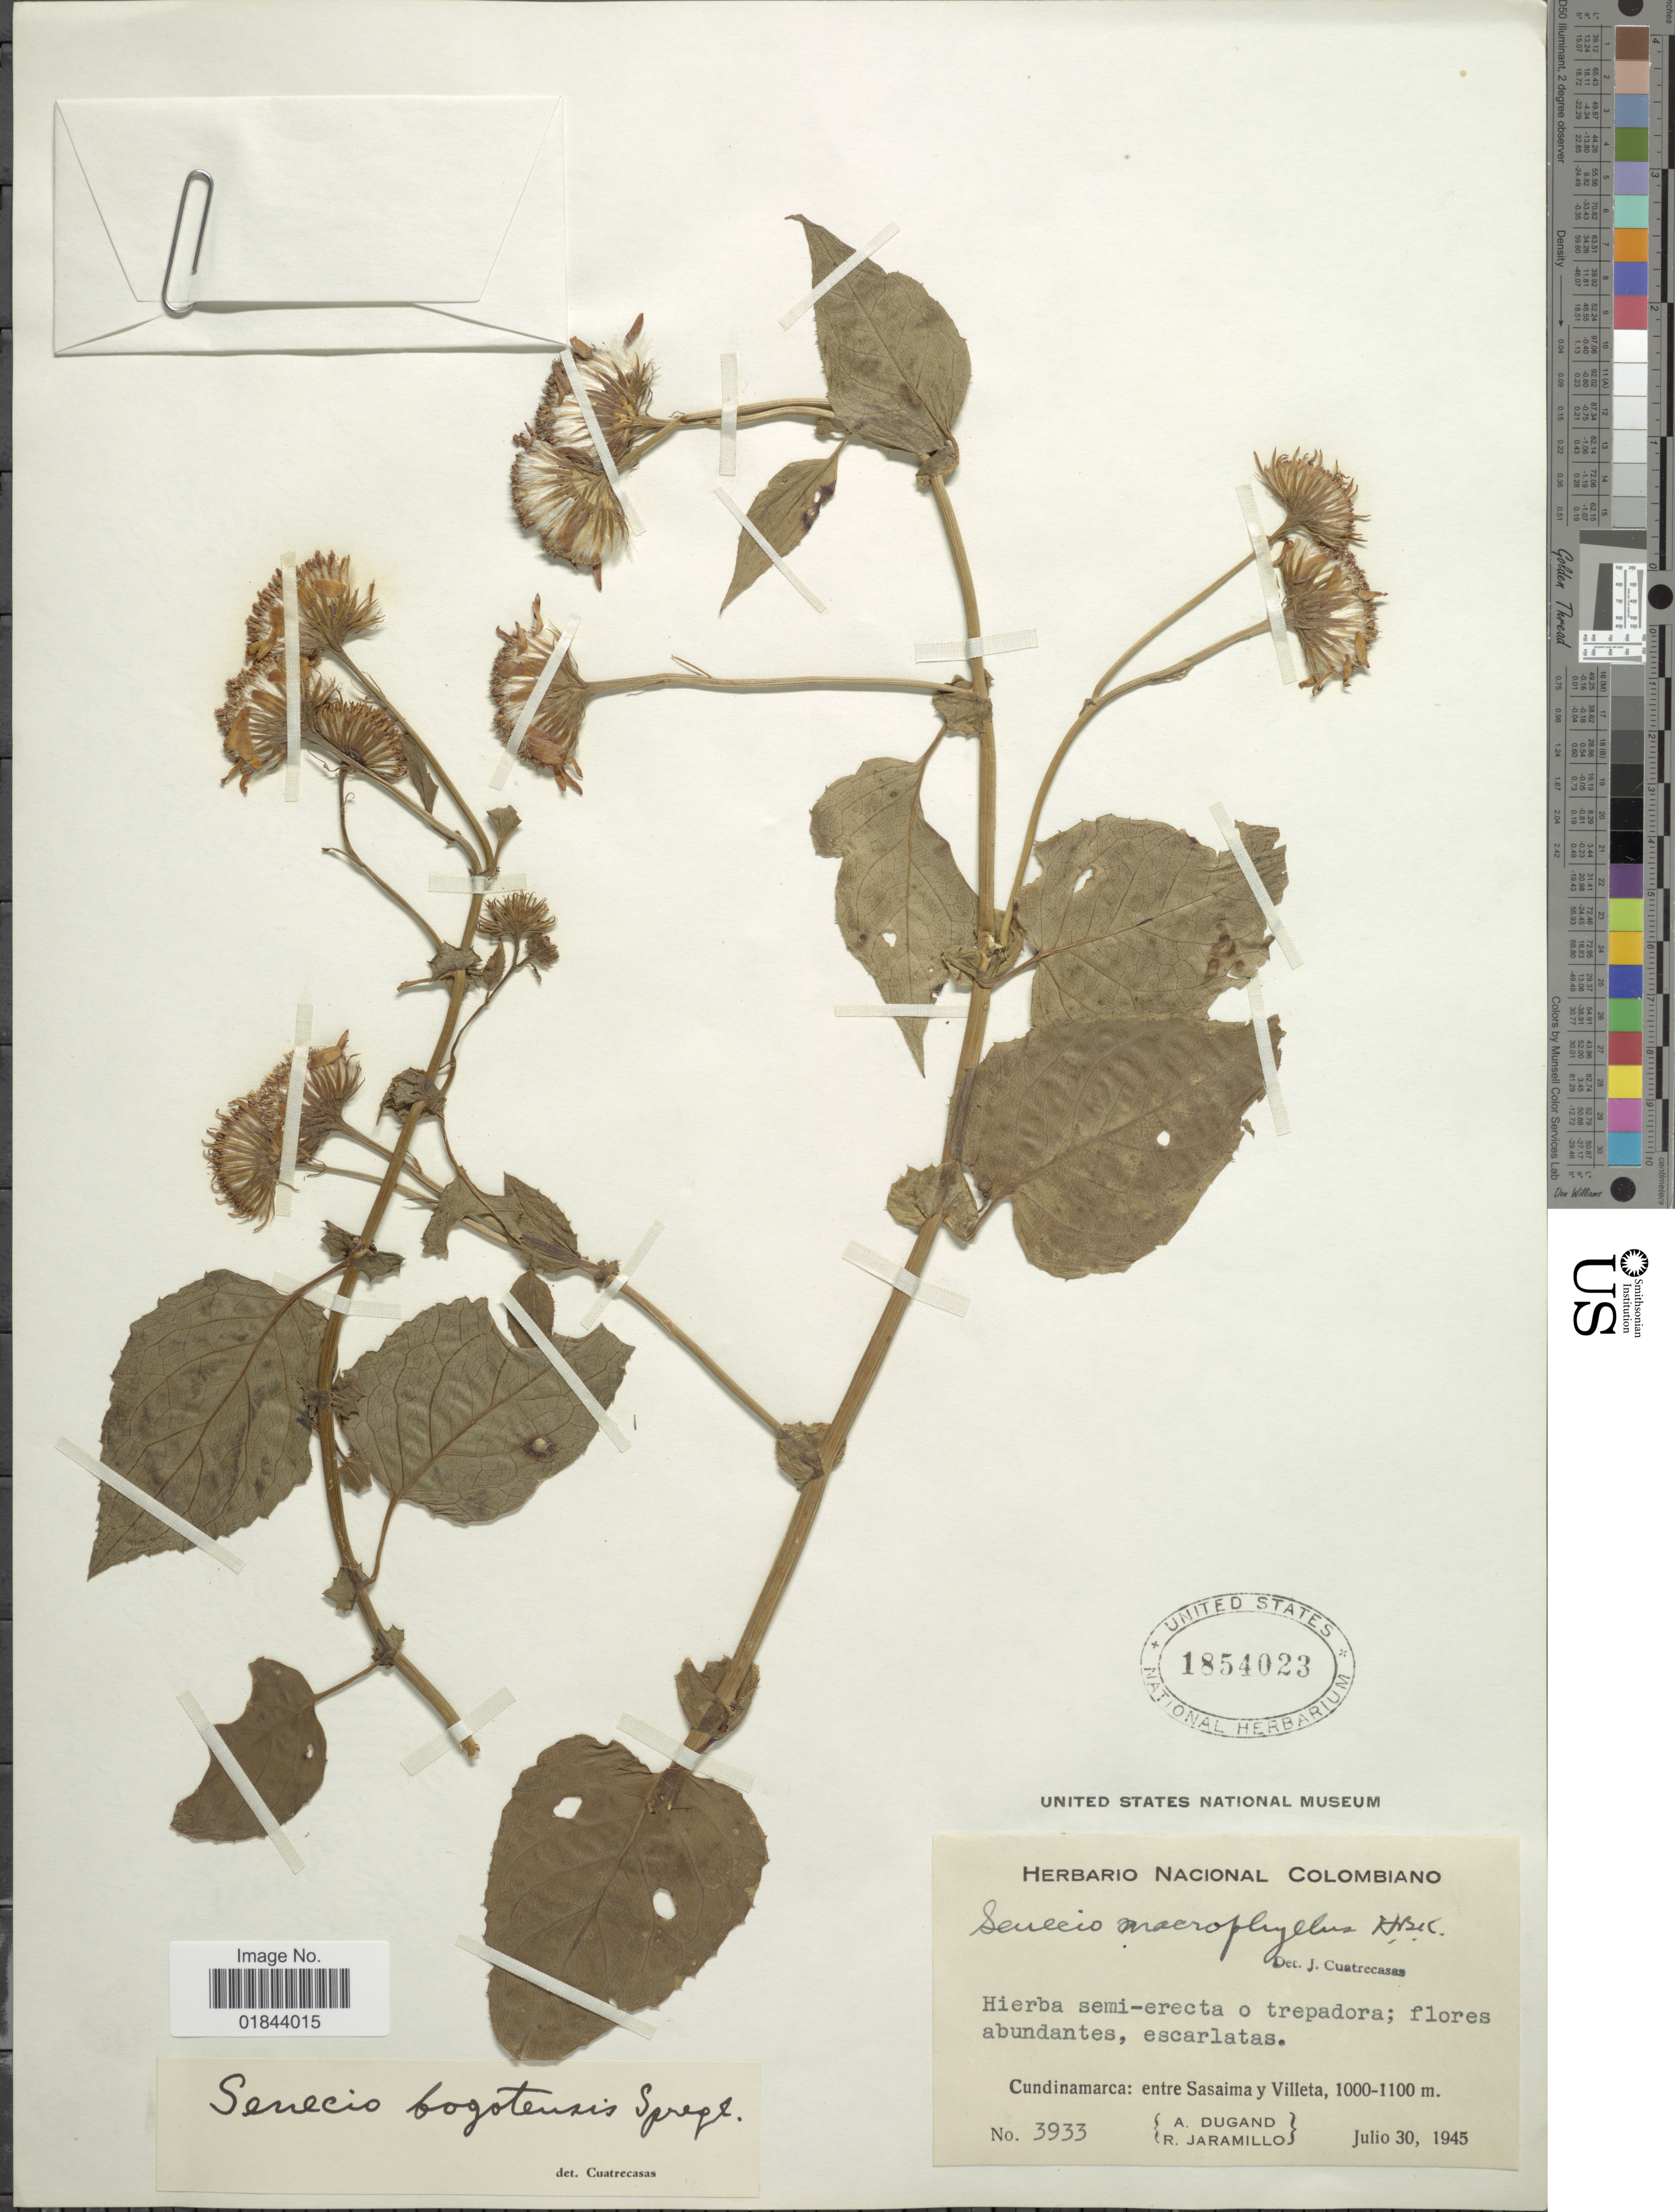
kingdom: Plantae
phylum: Tracheophyta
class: Magnoliopsida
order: Asterales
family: Asteraceae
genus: Pseudogynoxys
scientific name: Pseudogynoxys bogotensis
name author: (Spreng.) Cuatrec.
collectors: A. Dugand & R. Jaramillo M.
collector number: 3933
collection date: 1945-07-30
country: Colombia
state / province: Cundinamarca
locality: Entre Sasaima y Villeta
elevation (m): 1000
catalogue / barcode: US 1854023